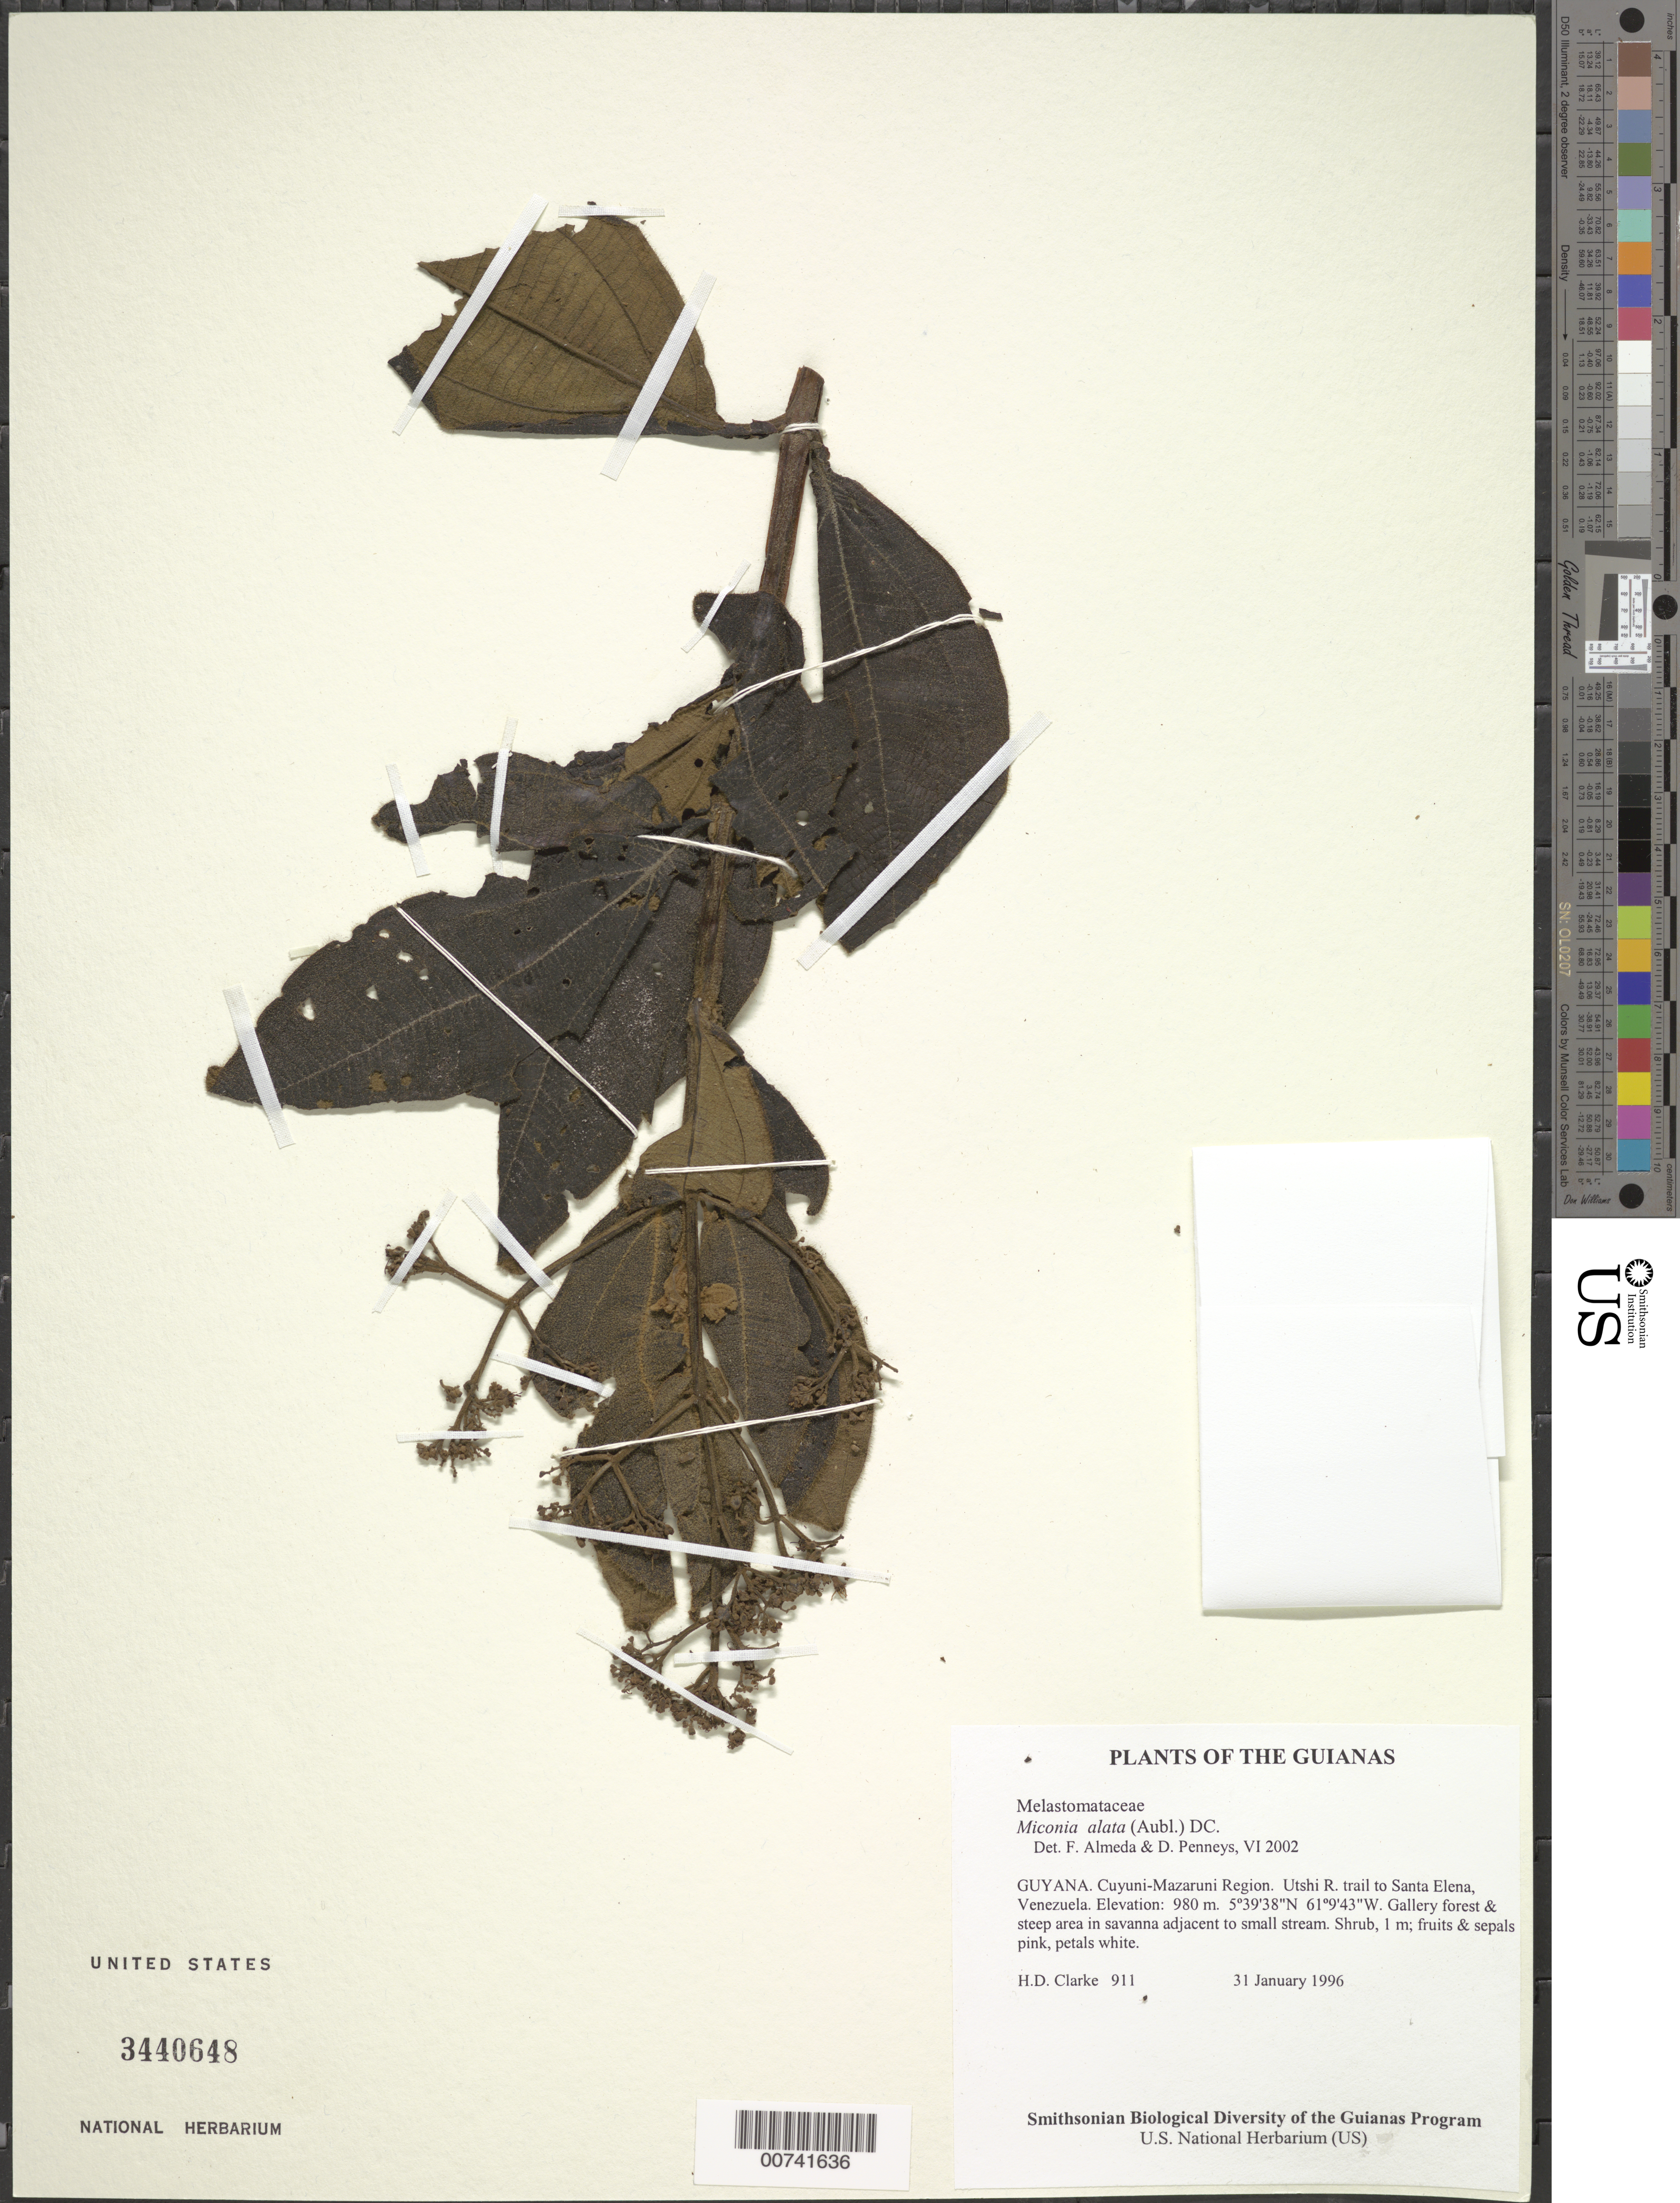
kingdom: Plantae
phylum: Tracheophyta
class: Magnoliopsida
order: Myrtales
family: Melastomataceae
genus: Miconia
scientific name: Miconia alata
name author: (Aubl.) DC.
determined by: Almeda, F.; Penneys, D. S.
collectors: H. D. Clarke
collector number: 911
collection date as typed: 31 January 1996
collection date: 1996-01-31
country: Guyana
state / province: Cuyuni-Mazaruni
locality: Utshi R. trail to Santa Elena, Venezuela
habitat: Gallery forest & steep area in savanna adjacent to small stream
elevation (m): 980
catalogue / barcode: US 3440648